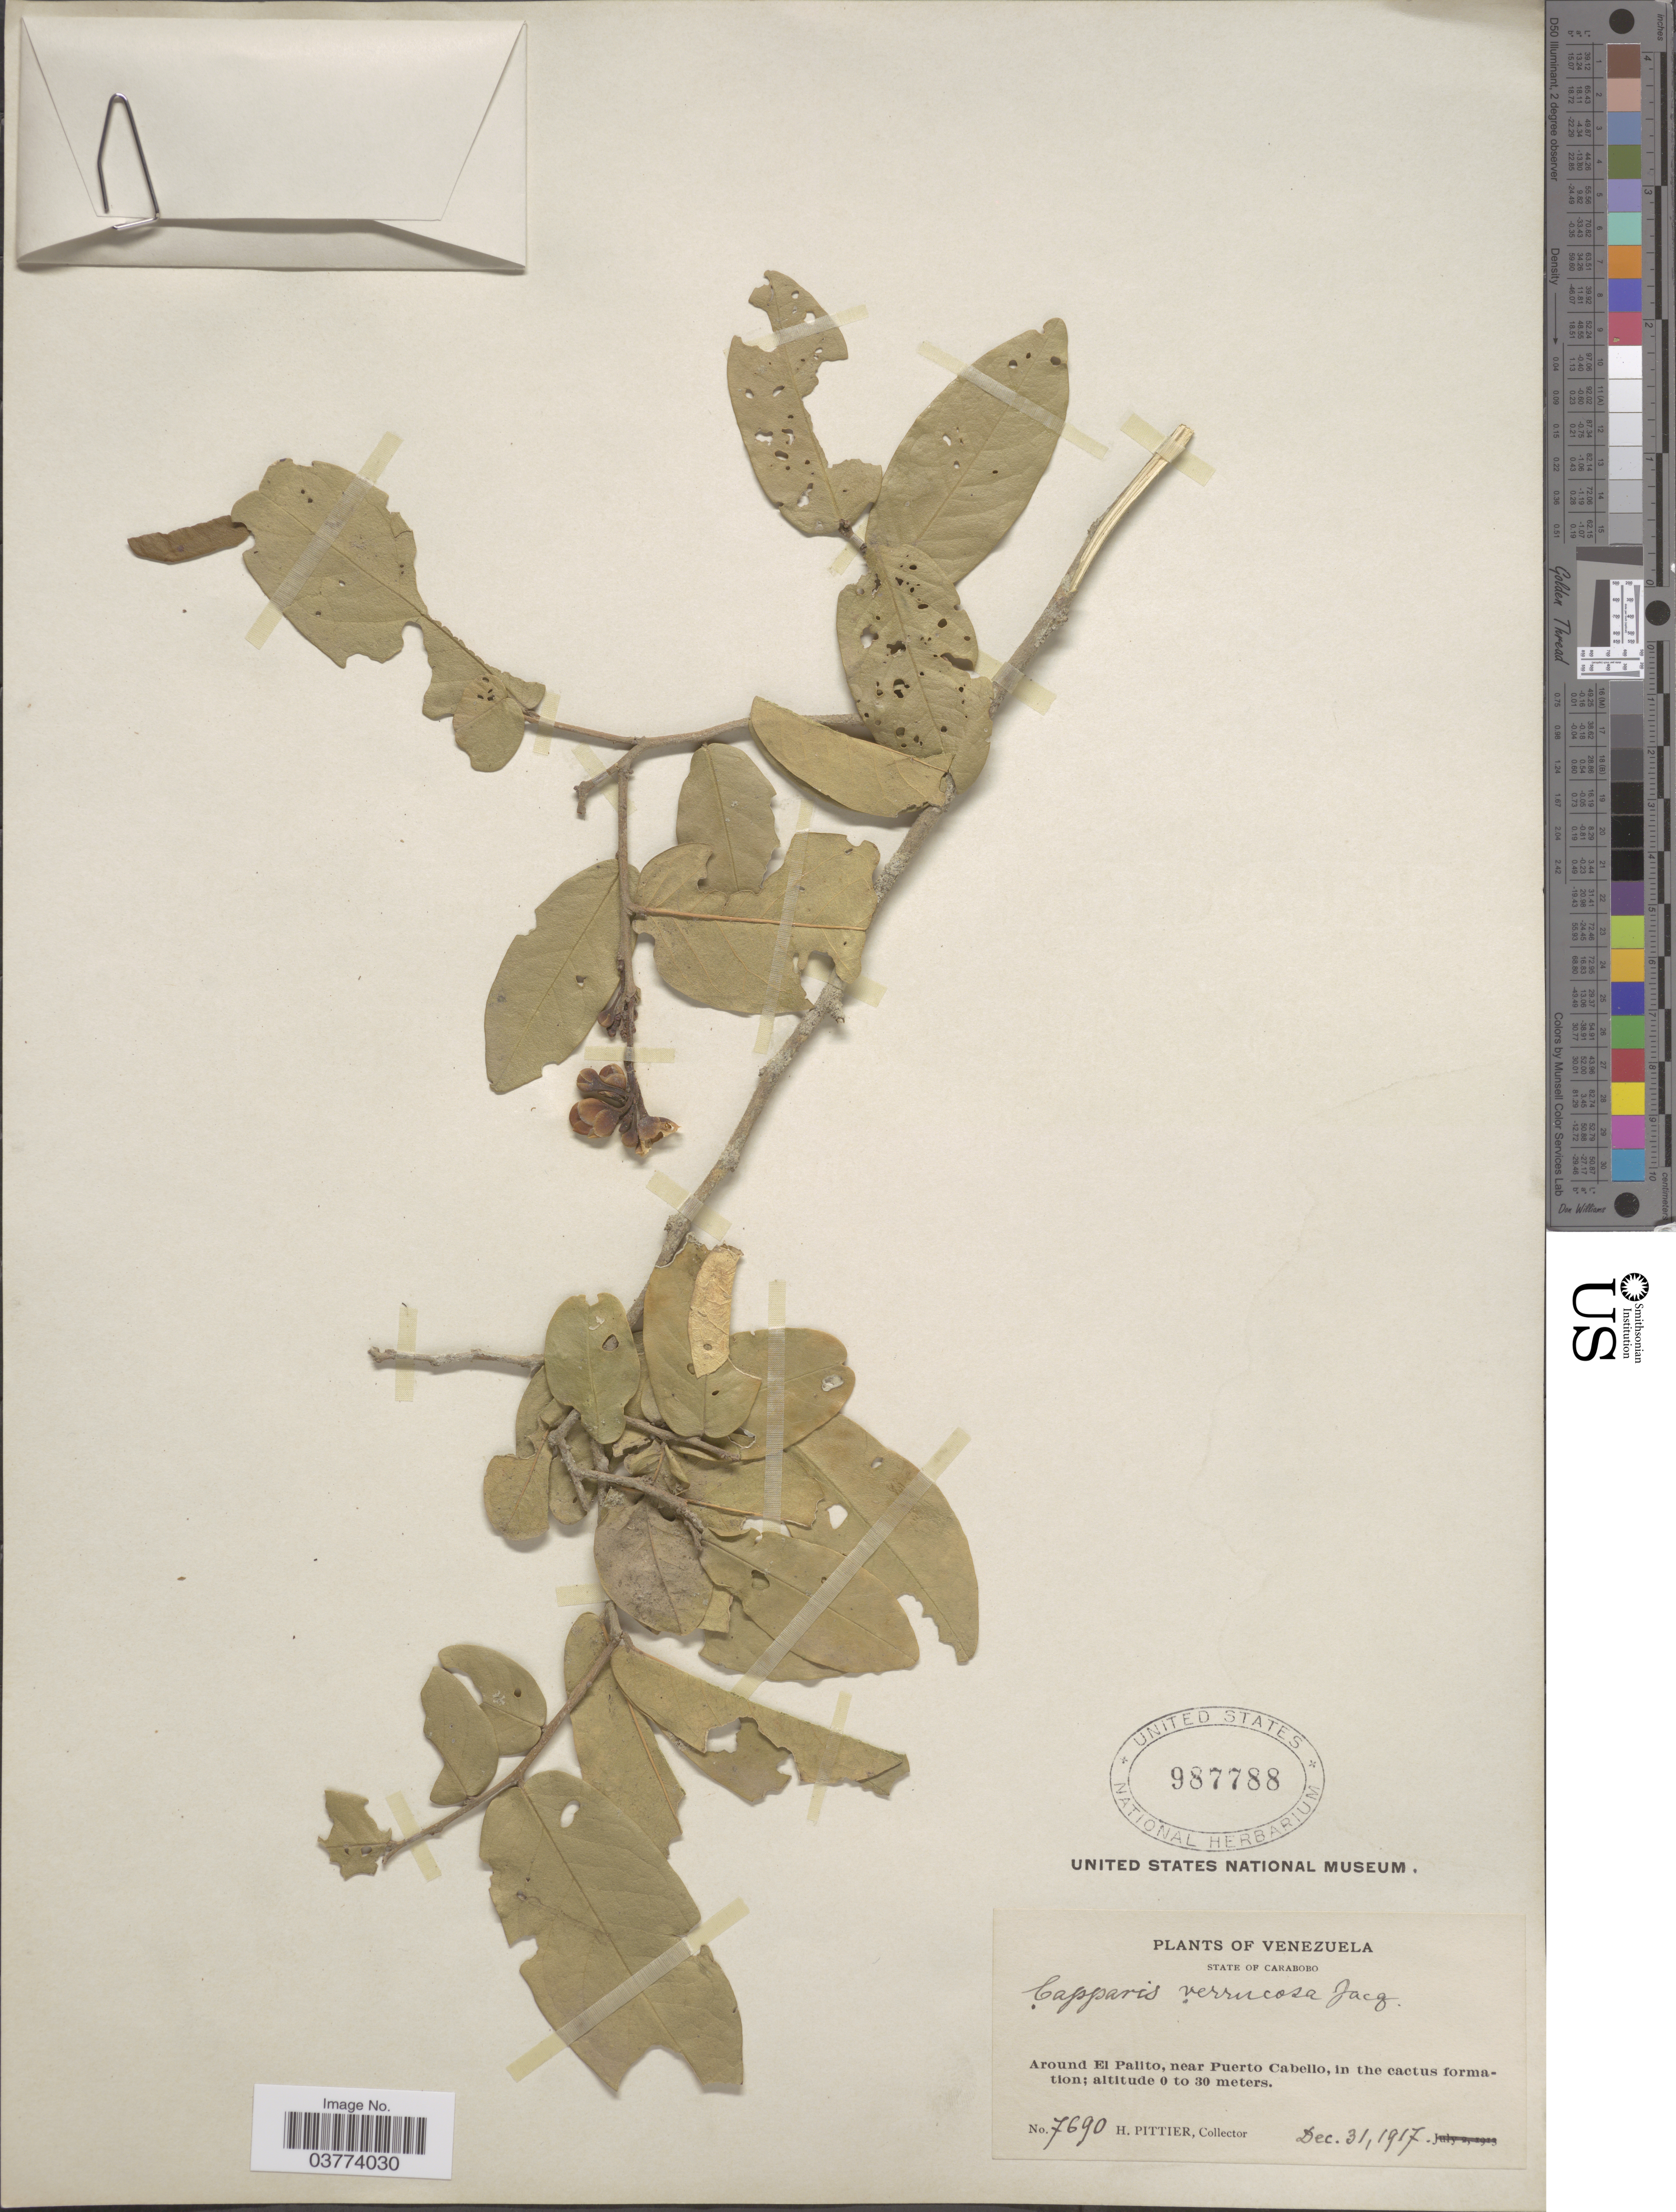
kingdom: Plantae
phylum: Tracheophyta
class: Magnoliopsida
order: Brassicales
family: Capparaceae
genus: Cynophalla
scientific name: Cynophalla verrucosa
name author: (Jacq.) J. Presl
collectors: H. F. Pittier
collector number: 7690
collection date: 1917-12-31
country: Venezuela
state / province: Carabobo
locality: Around El Palito, near Puerto Cabello.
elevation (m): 0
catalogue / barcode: US 987788